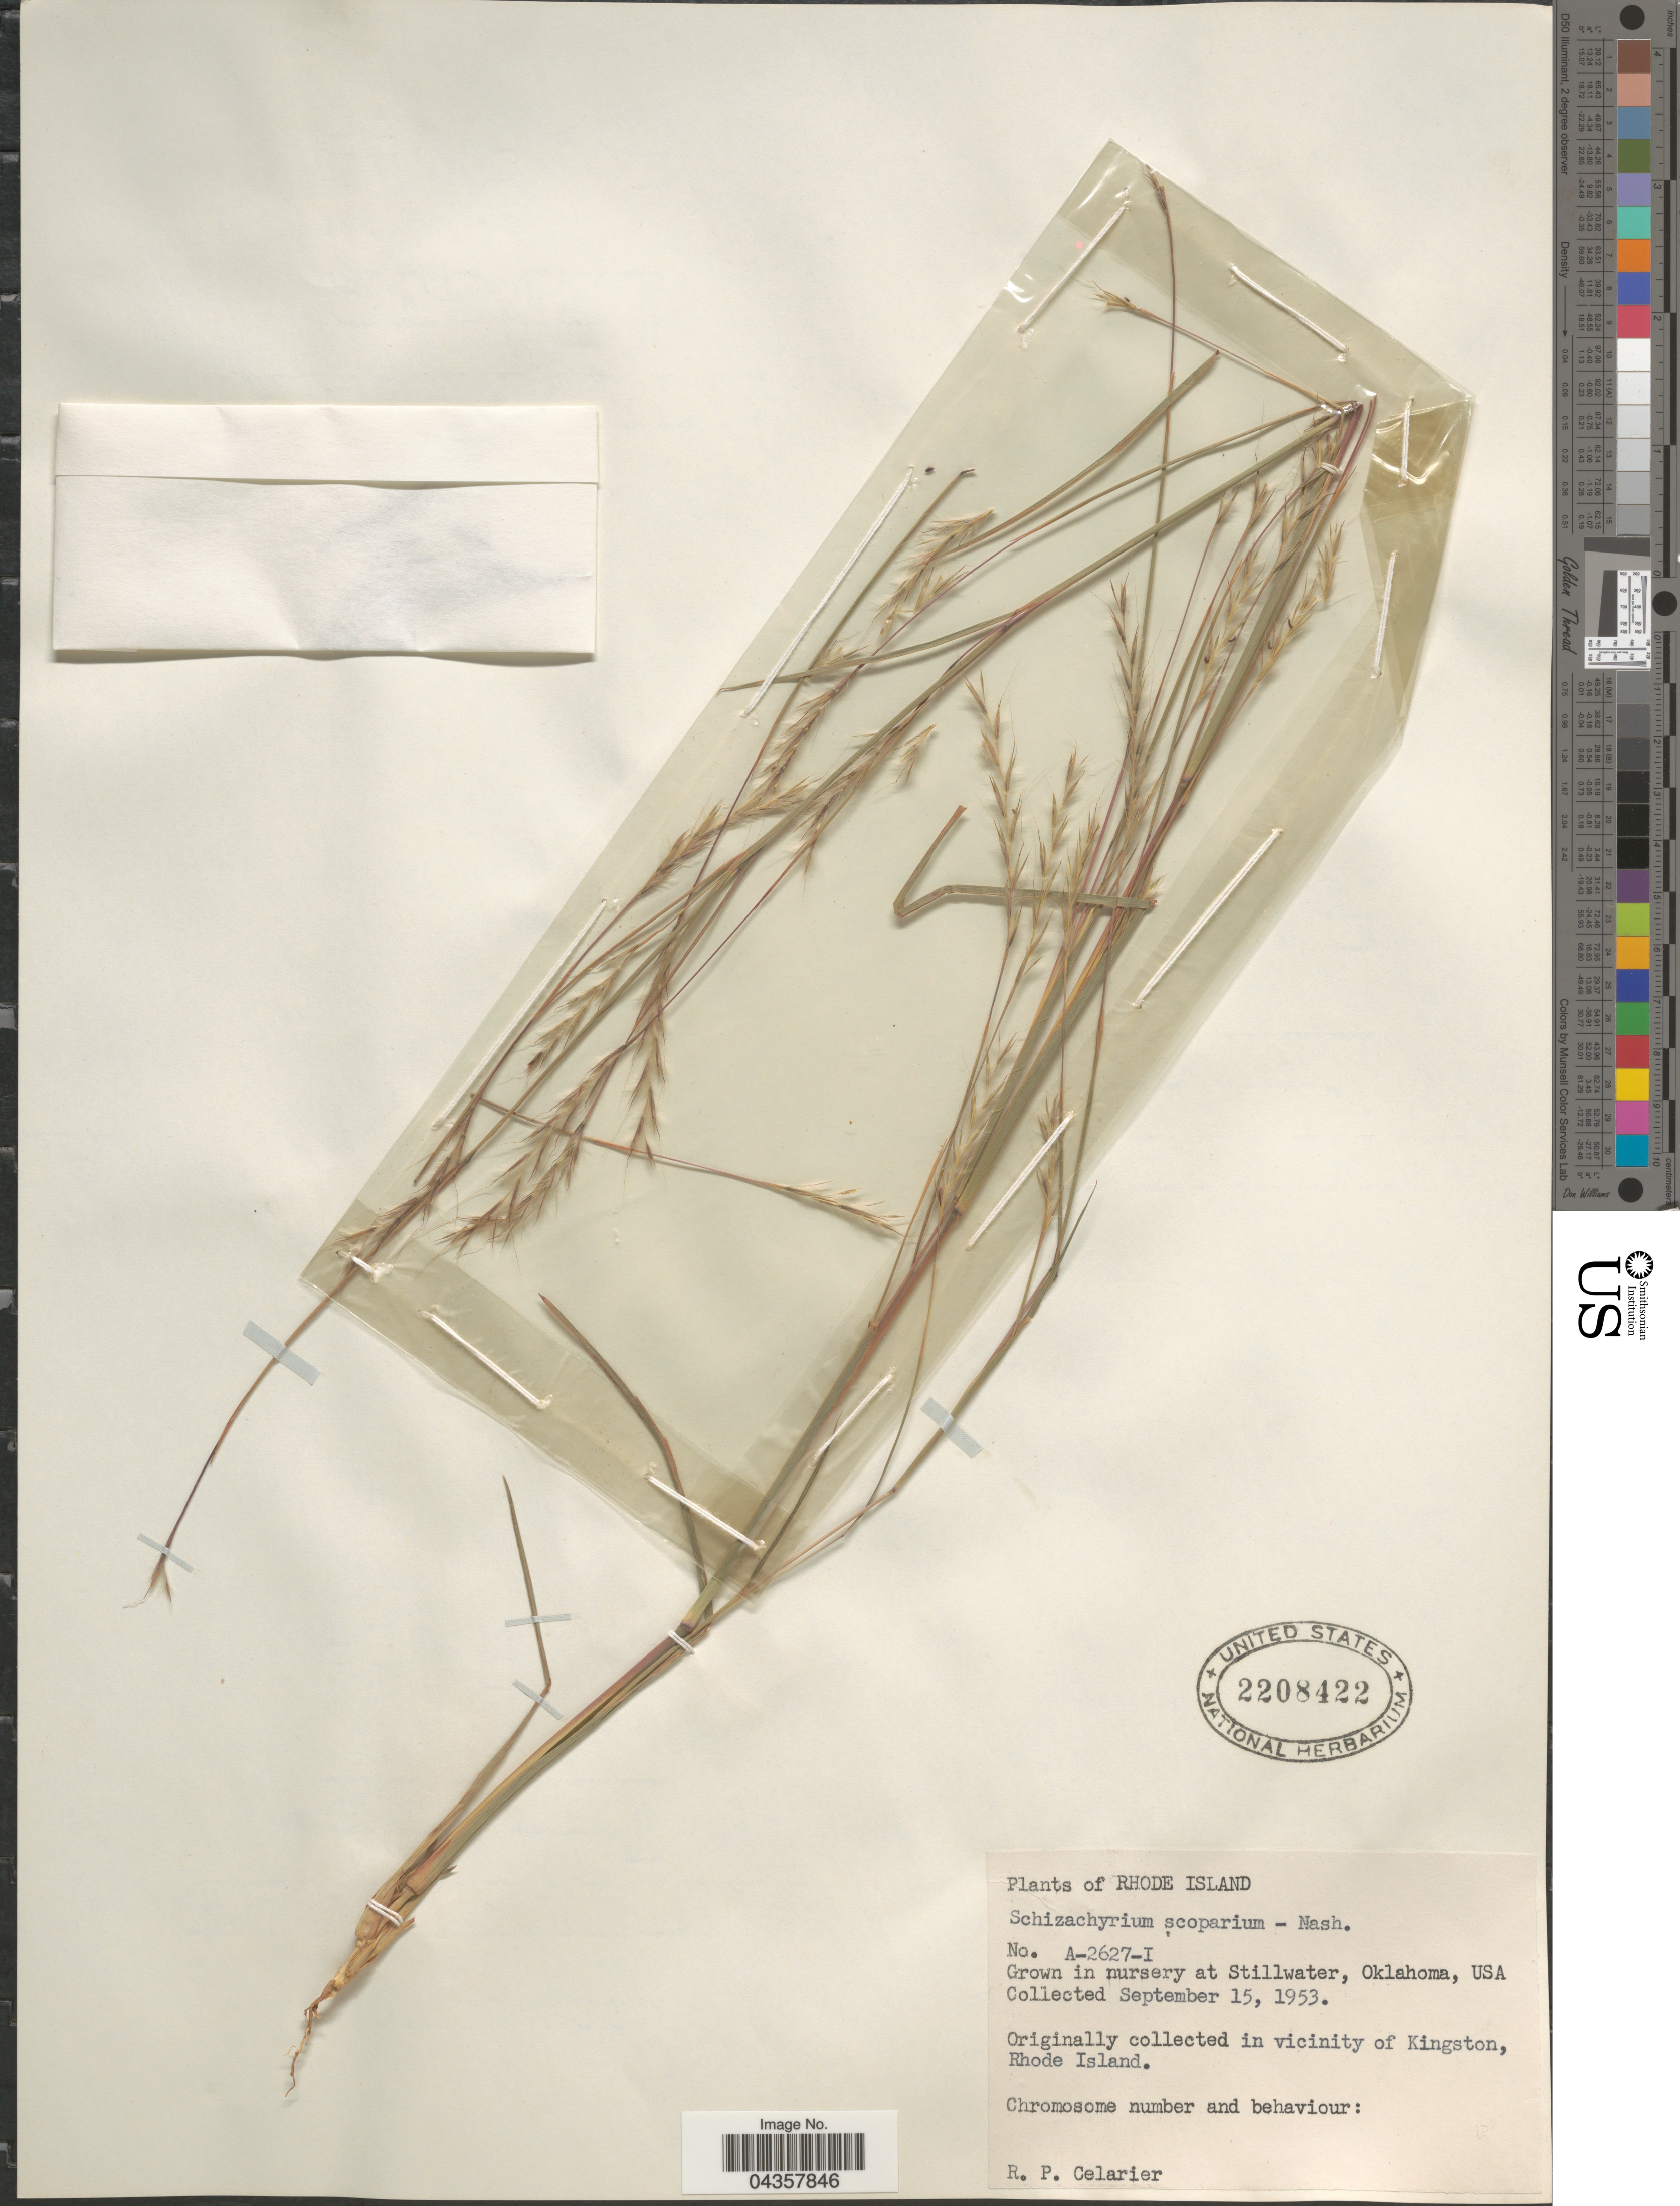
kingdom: Plantae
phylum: Tracheophyta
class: Liliopsida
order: Poales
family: Poaceae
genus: Schizachyrium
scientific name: Schizachyrium scoparium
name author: (Michx.) Nash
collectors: R. Celarier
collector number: A-2627-I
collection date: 1953-09-15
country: United States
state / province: Oklahoma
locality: Grown in nursery at Stillwater.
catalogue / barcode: US 2208422